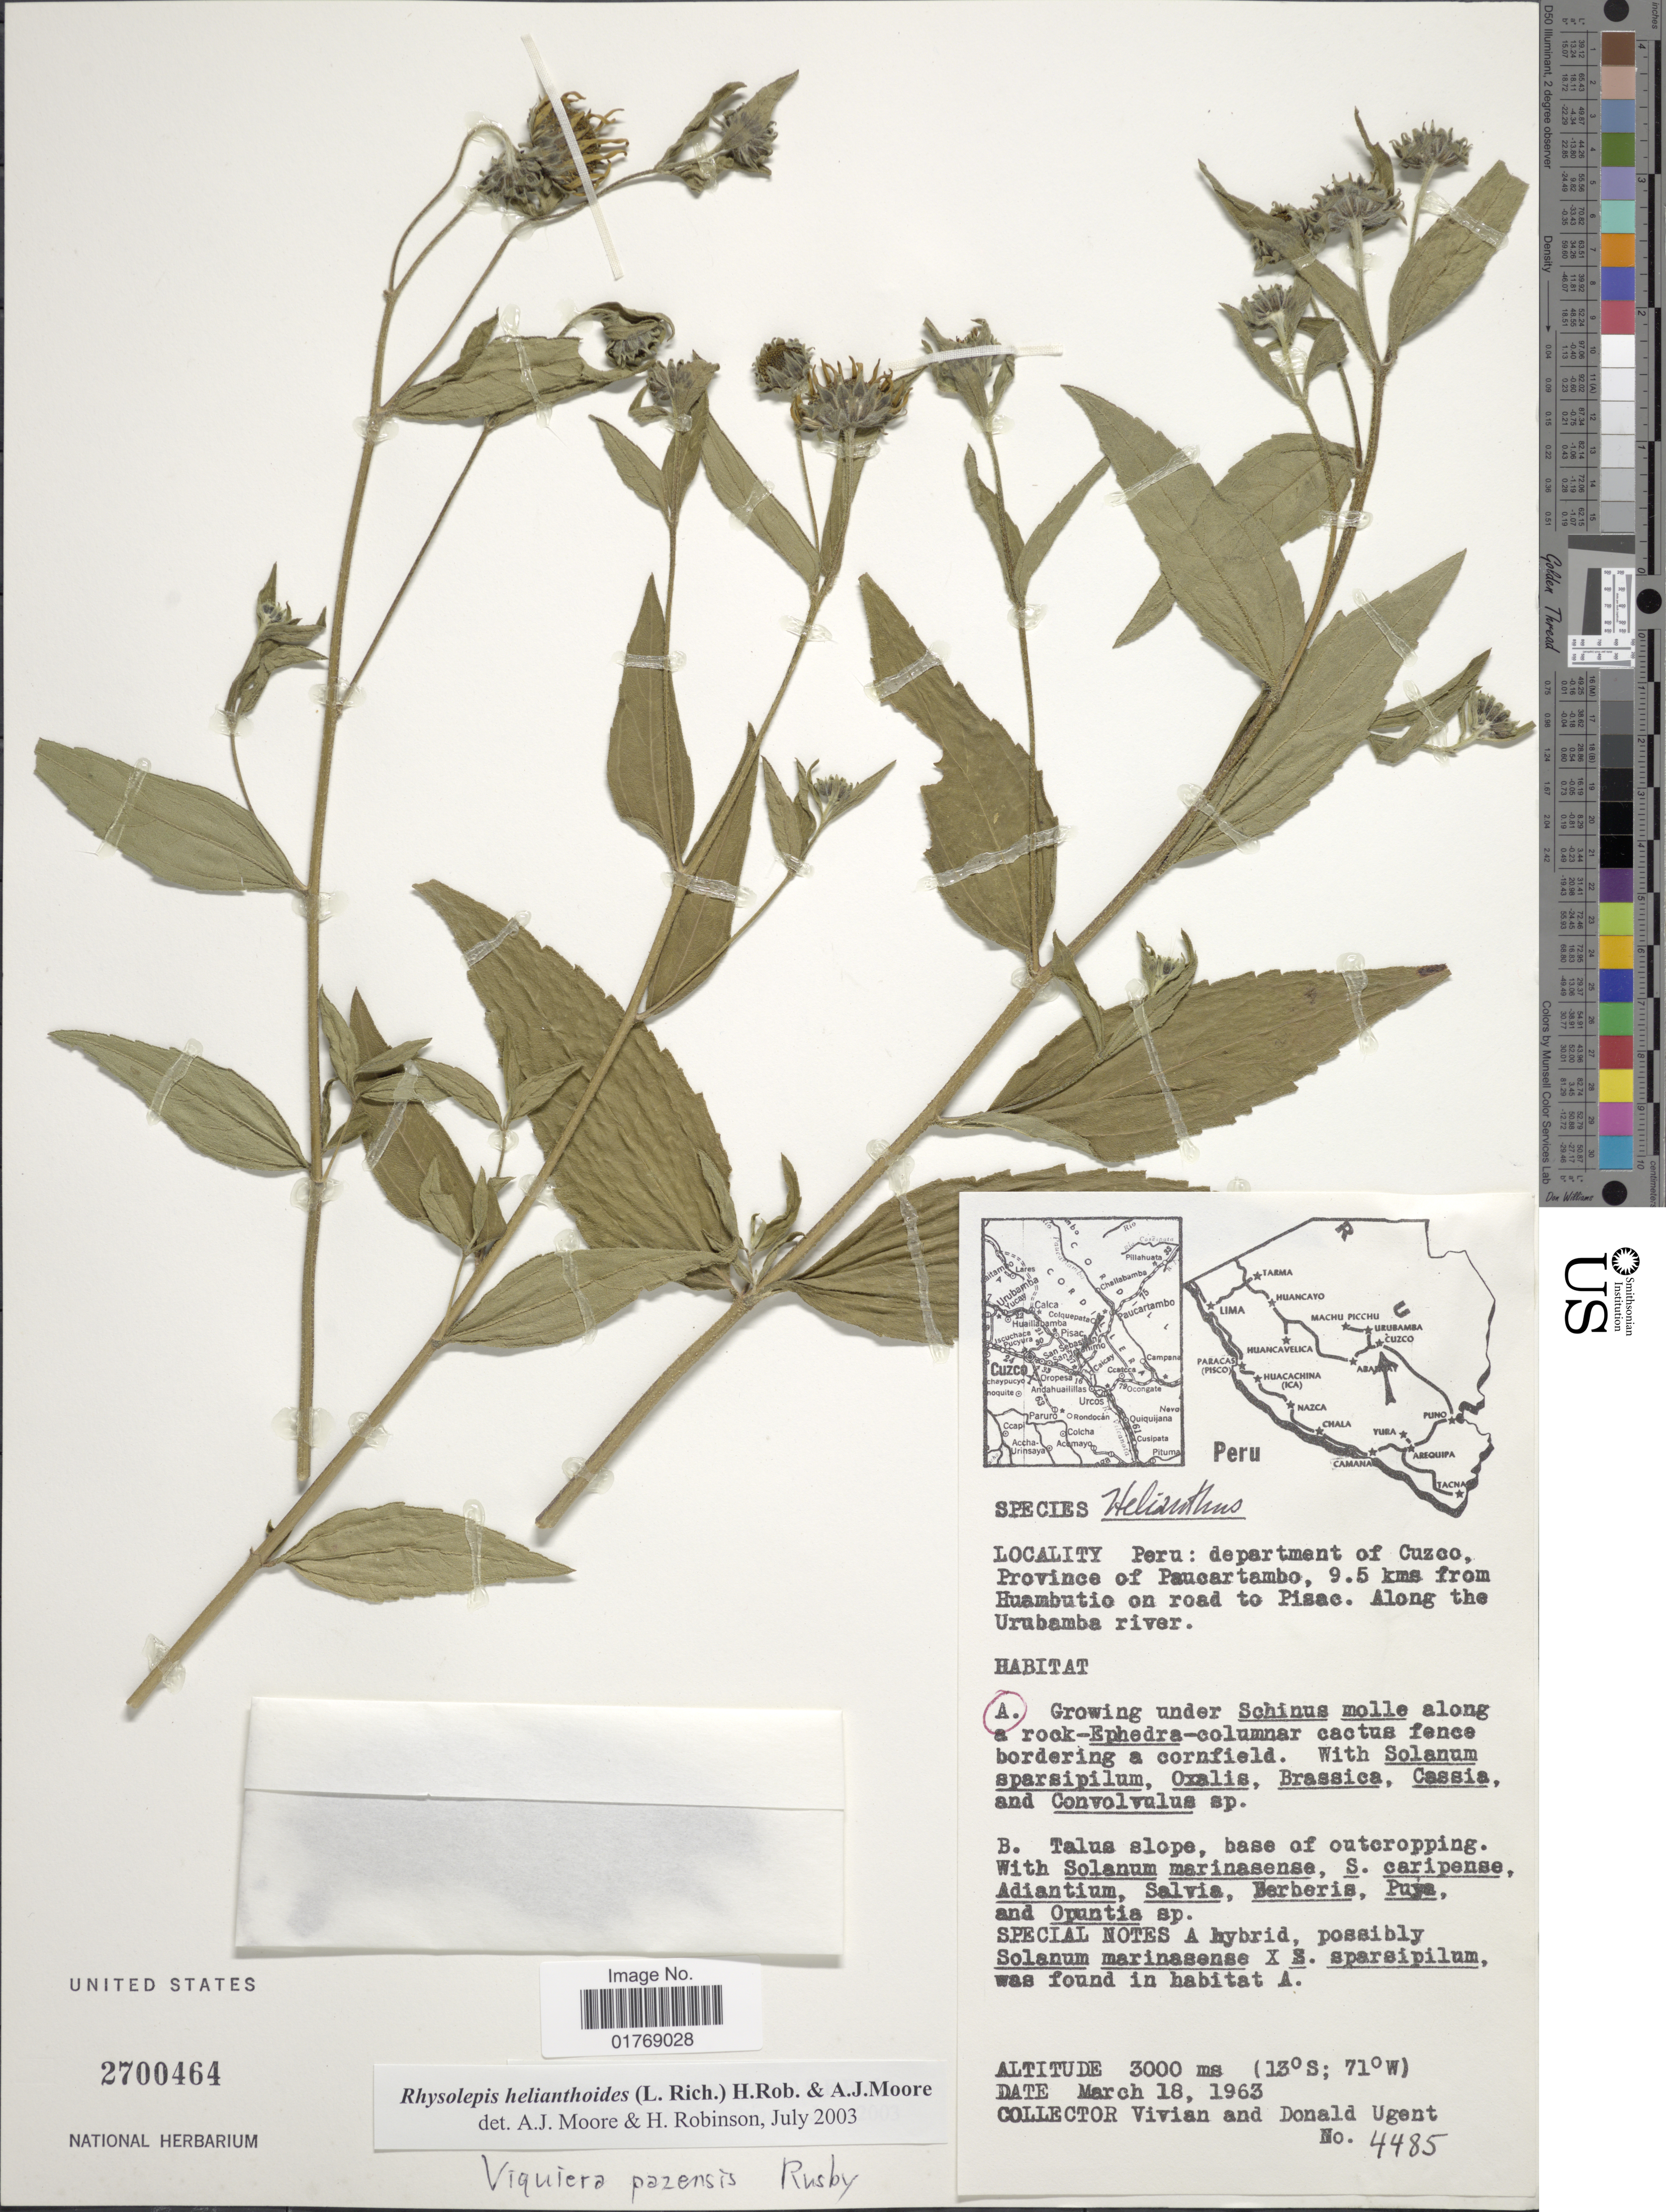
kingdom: Plantae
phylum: Tracheophyta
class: Magnoliopsida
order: Asterales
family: Asteraceae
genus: Viguiera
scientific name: Viguiera procumbens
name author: (Pers.) S.F. Blake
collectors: V. Ugent & D. Ugent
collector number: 4485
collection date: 1963-03-18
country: Peru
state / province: Cusco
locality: Peru: department of Cuzco. Province of Paucartambo, 9.5 kms from Huambutio on road to Pisac. Along the Urubamba river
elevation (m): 3000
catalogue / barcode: US 2700464